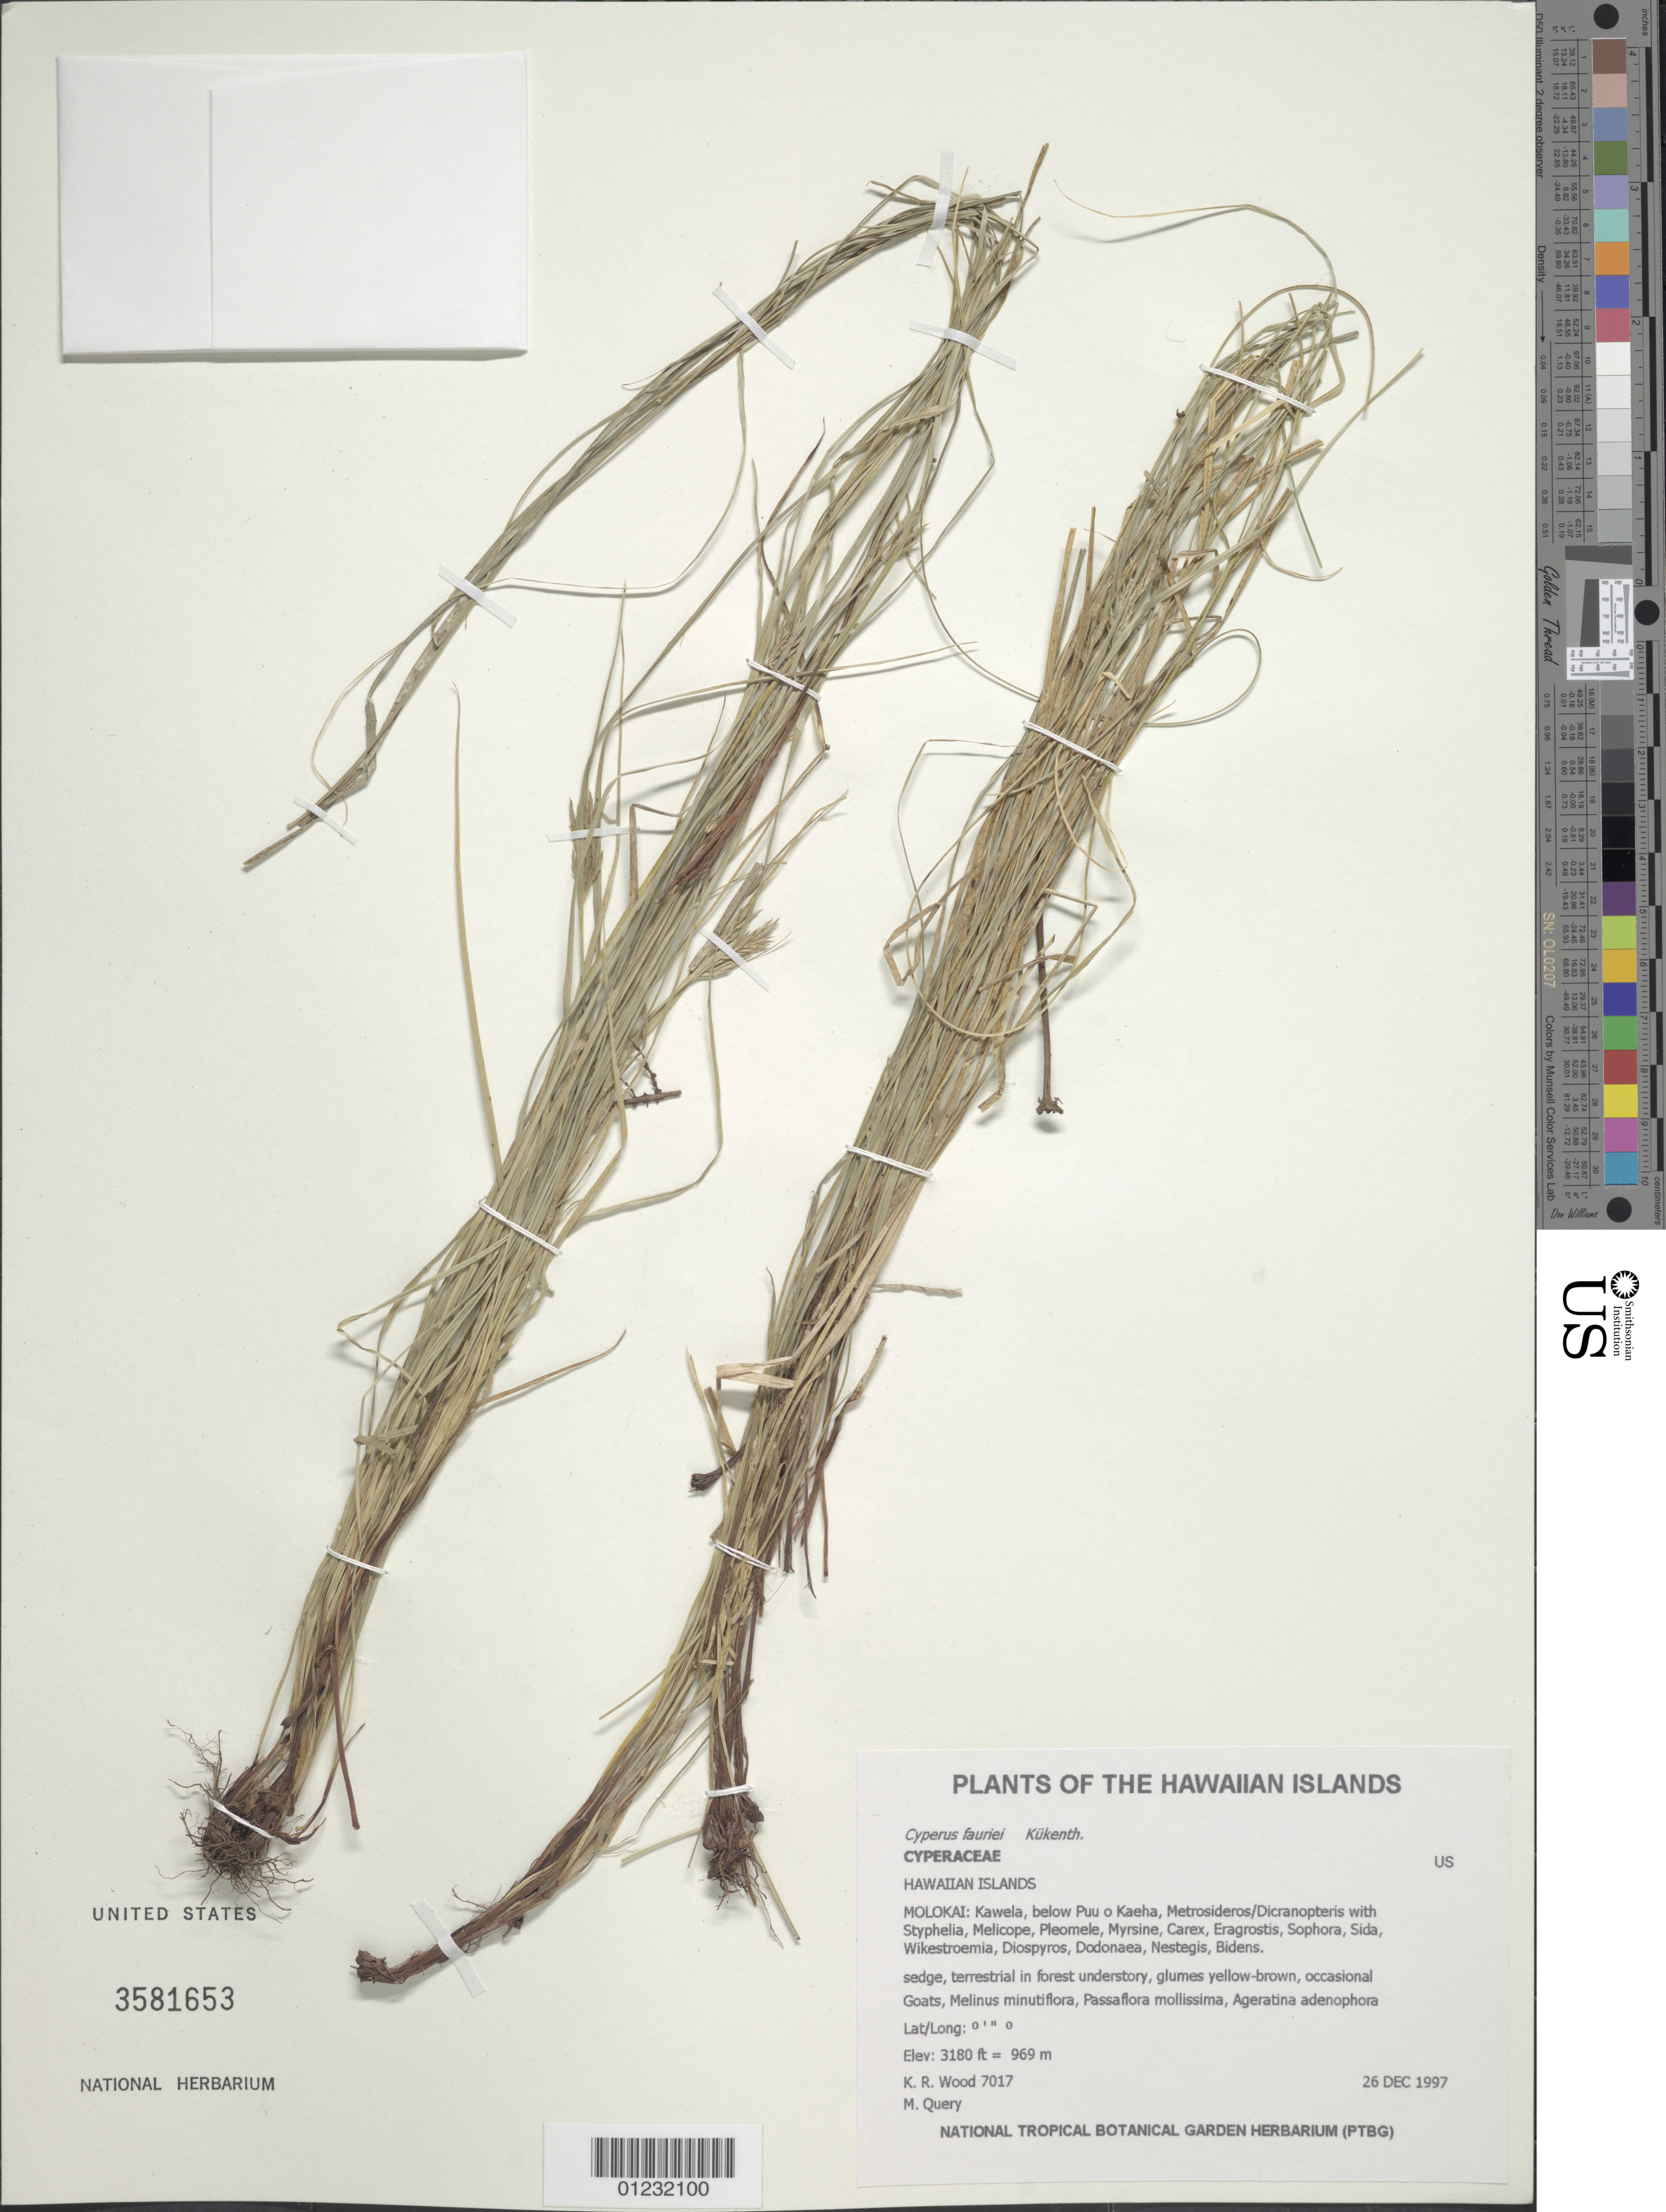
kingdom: Plantae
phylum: Tracheophyta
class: Liliopsida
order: Poales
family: Cyperaceae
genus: Cyperus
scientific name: Cyperus fauriei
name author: Kük.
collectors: K. R. Wood & M. Query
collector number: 7017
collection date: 1997-12-26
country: United States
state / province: Hawaii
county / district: Maui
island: Moloka'i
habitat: Terrestrial in forest understory.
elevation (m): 969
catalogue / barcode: US 3581653